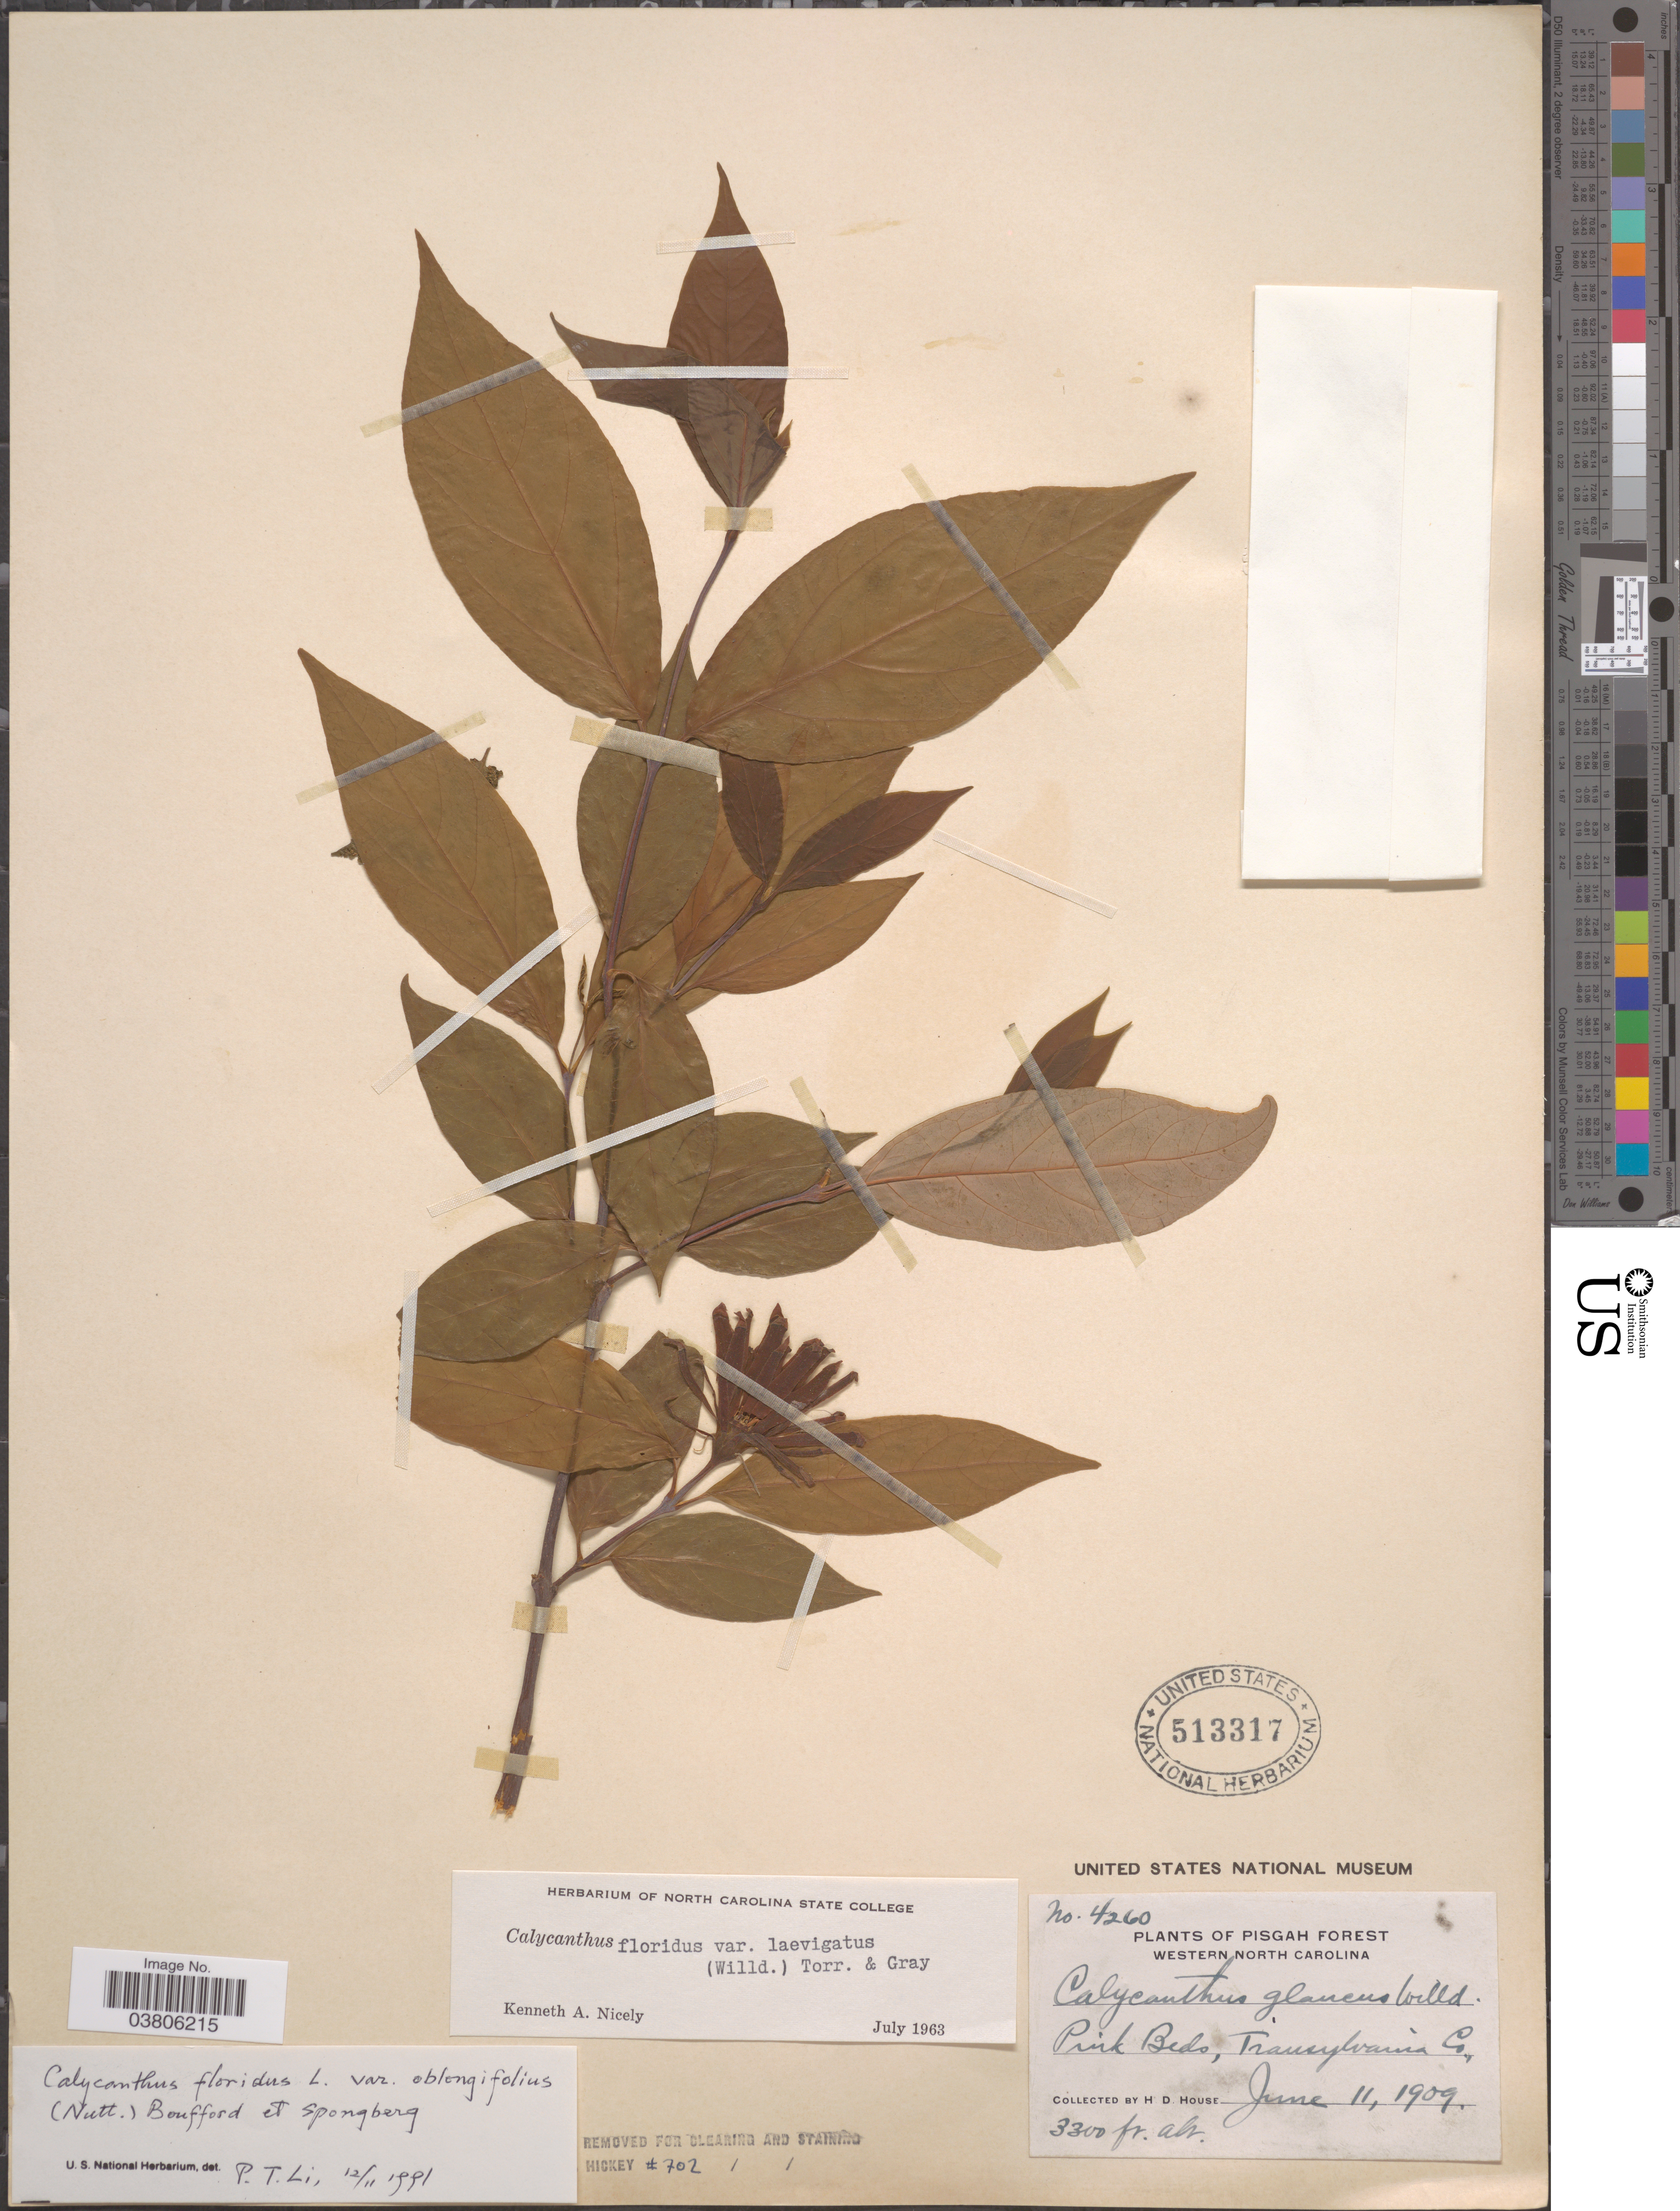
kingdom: Plantae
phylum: Tracheophyta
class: Magnoliopsida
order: Laurales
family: Calycanthaceae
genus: Calycanthus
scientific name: Calycanthus floridus var. laevigatus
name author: (Willd.) Torr. & A. Gray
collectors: H. D. House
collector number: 4260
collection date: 1909-06-11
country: United States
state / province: North Carolina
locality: Pisgah Forest. Western North Carolina. Pink Beds, Transylvania Co.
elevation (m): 1006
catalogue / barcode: US 513317